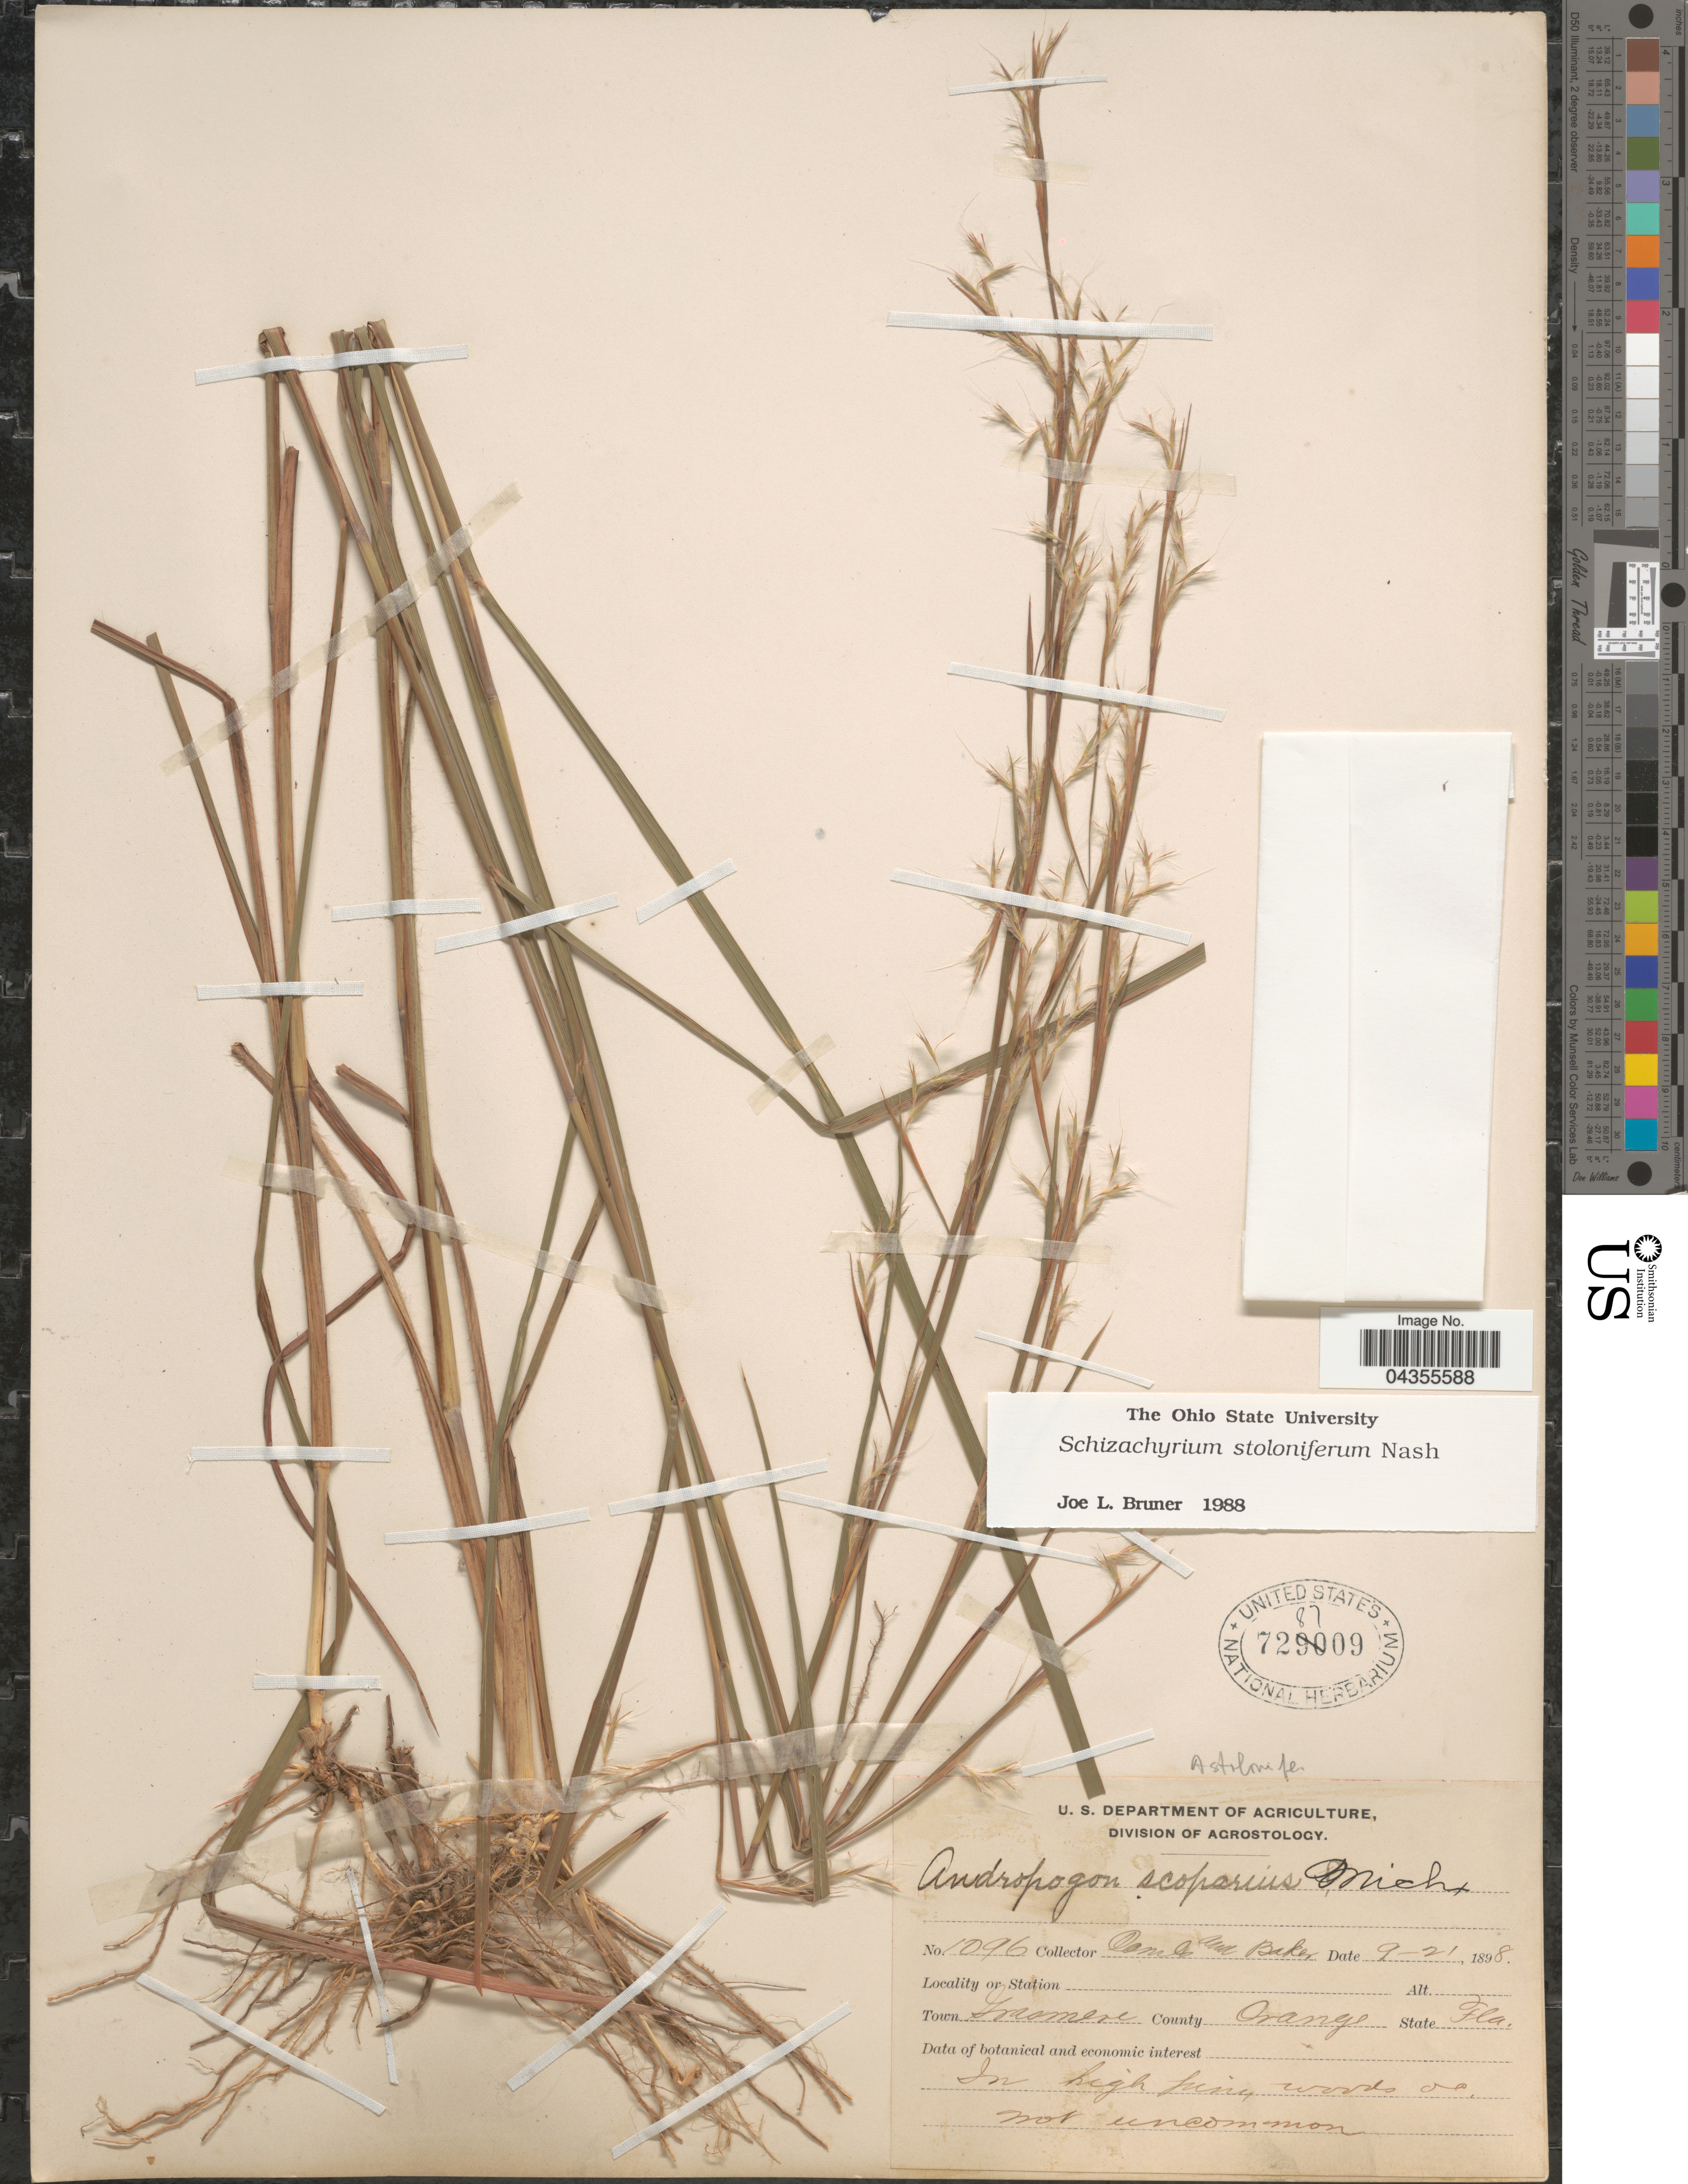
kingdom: Plantae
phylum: Tracheophyta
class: Liliopsida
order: Poales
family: Poaceae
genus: Schizachyrium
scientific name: Schizachyrium scoparium var. stoloniferum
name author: (Nash) Wipff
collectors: -. Combs & -- Baker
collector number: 1096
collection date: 1898-09-21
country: United States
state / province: Florida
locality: Town Grasmere. County Orange.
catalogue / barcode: US 728709